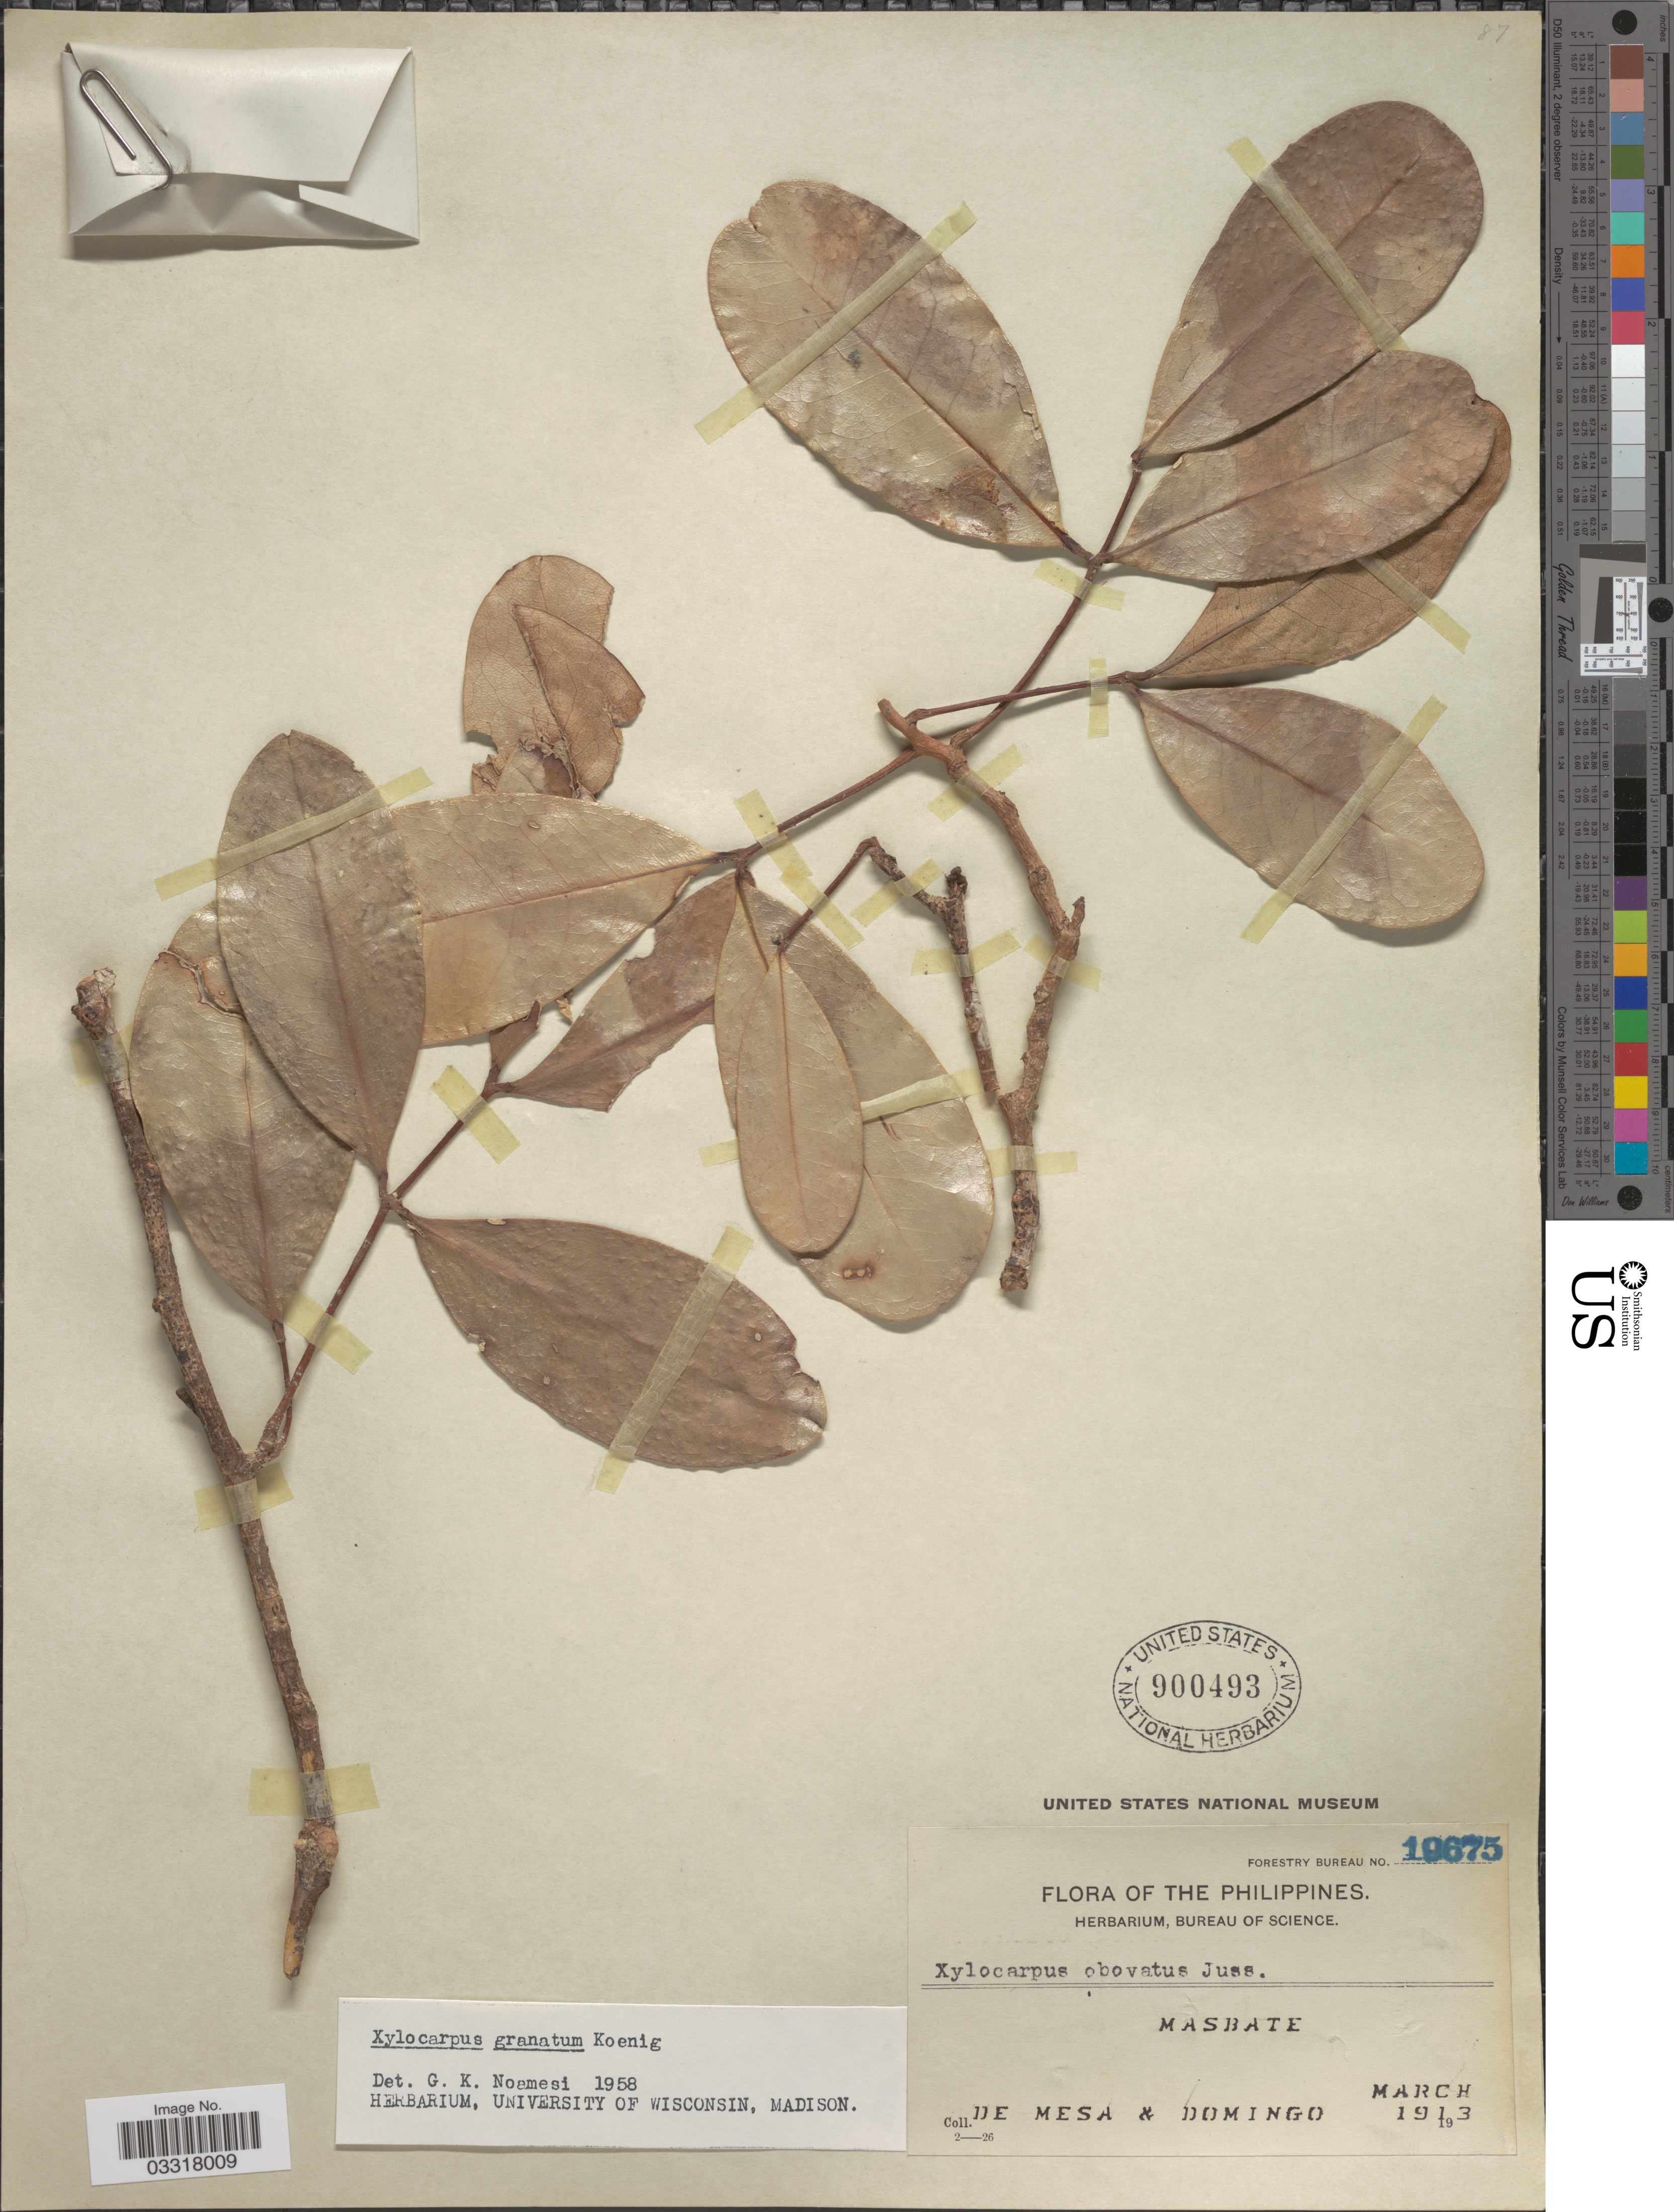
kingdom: Plantae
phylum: Tracheophyta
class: Magnoliopsida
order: Sapindales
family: Meliaceae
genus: Xylocarpus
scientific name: Xylocarpus granatum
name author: J. Koenig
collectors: De Mesa & Domingo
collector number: Forestry Bureau 19675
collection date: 1913-03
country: Philippines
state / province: Bicol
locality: Masbate.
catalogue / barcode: US 900493